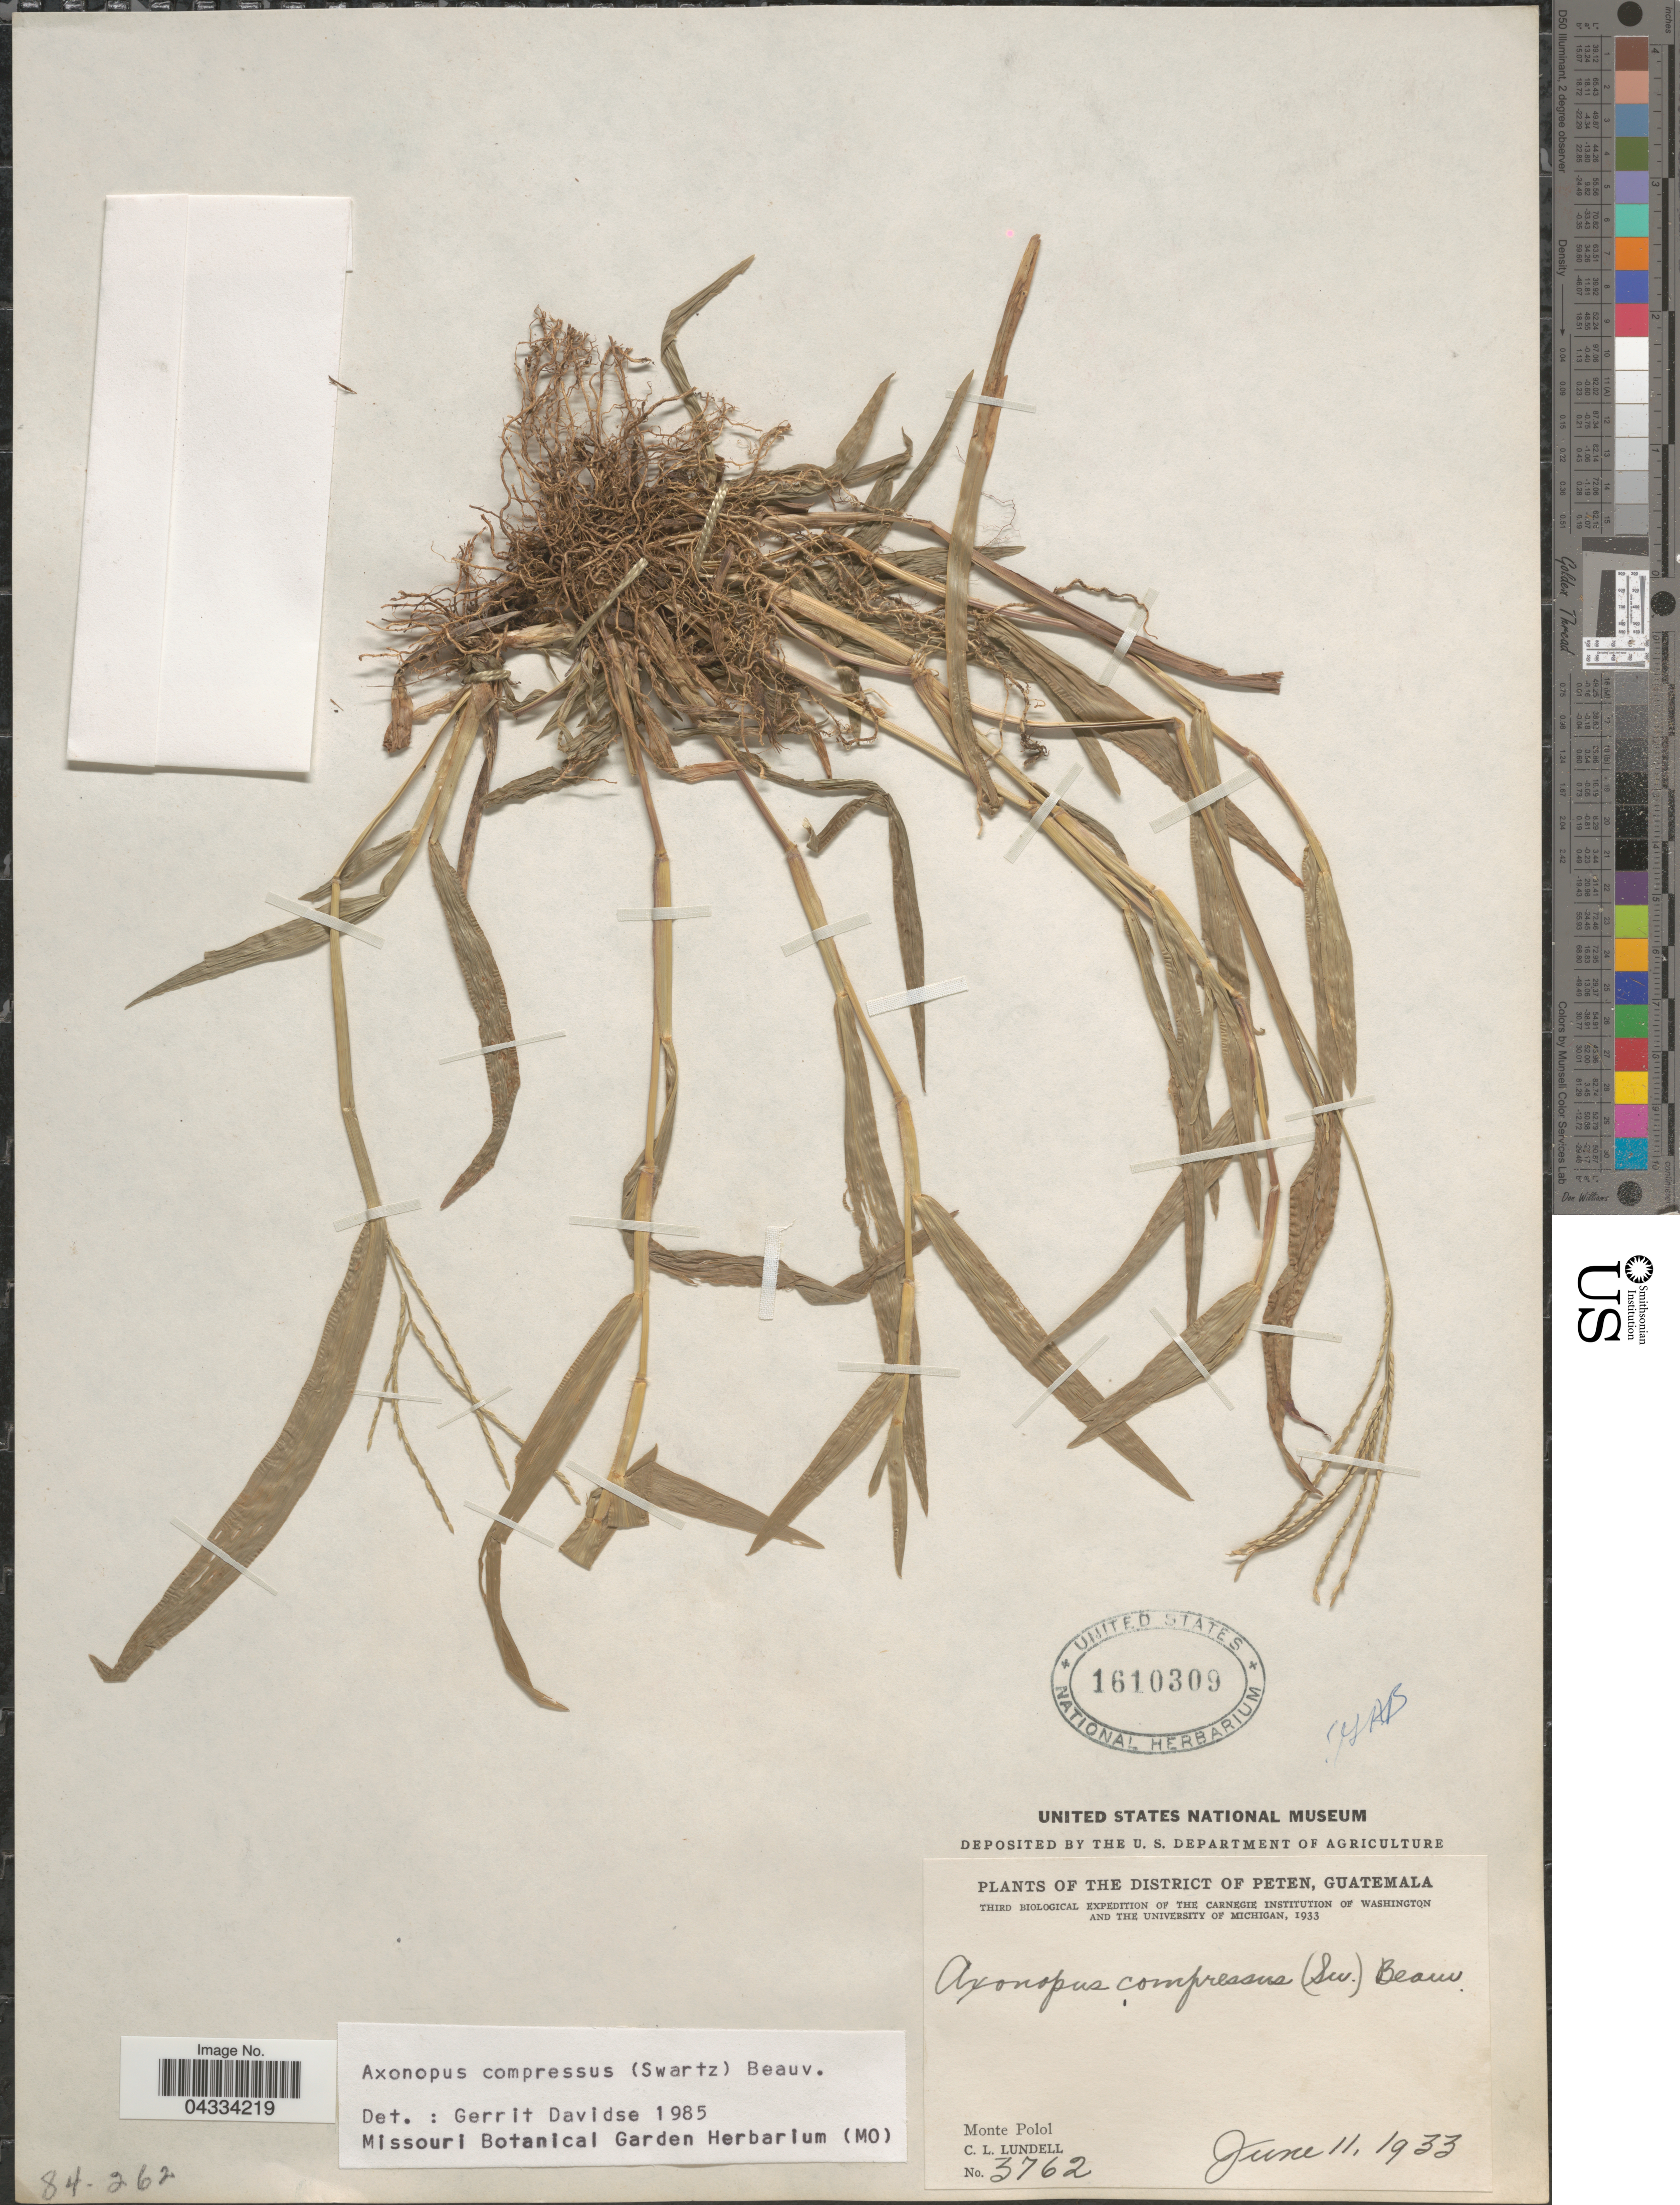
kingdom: Plantae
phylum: Tracheophyta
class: Liliopsida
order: Poales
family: Poaceae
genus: Axonopus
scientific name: Axonopus compressus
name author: (Sw.) P. Beauv.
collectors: C. L. Lundell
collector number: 3762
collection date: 1933-06-11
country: Guatemala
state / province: El Peten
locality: The District of Peten. Third Biological Expedition of the Carnegie Institution of Washington and the University of Michigan, 1933. Monte Polol.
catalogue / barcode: US 1610309